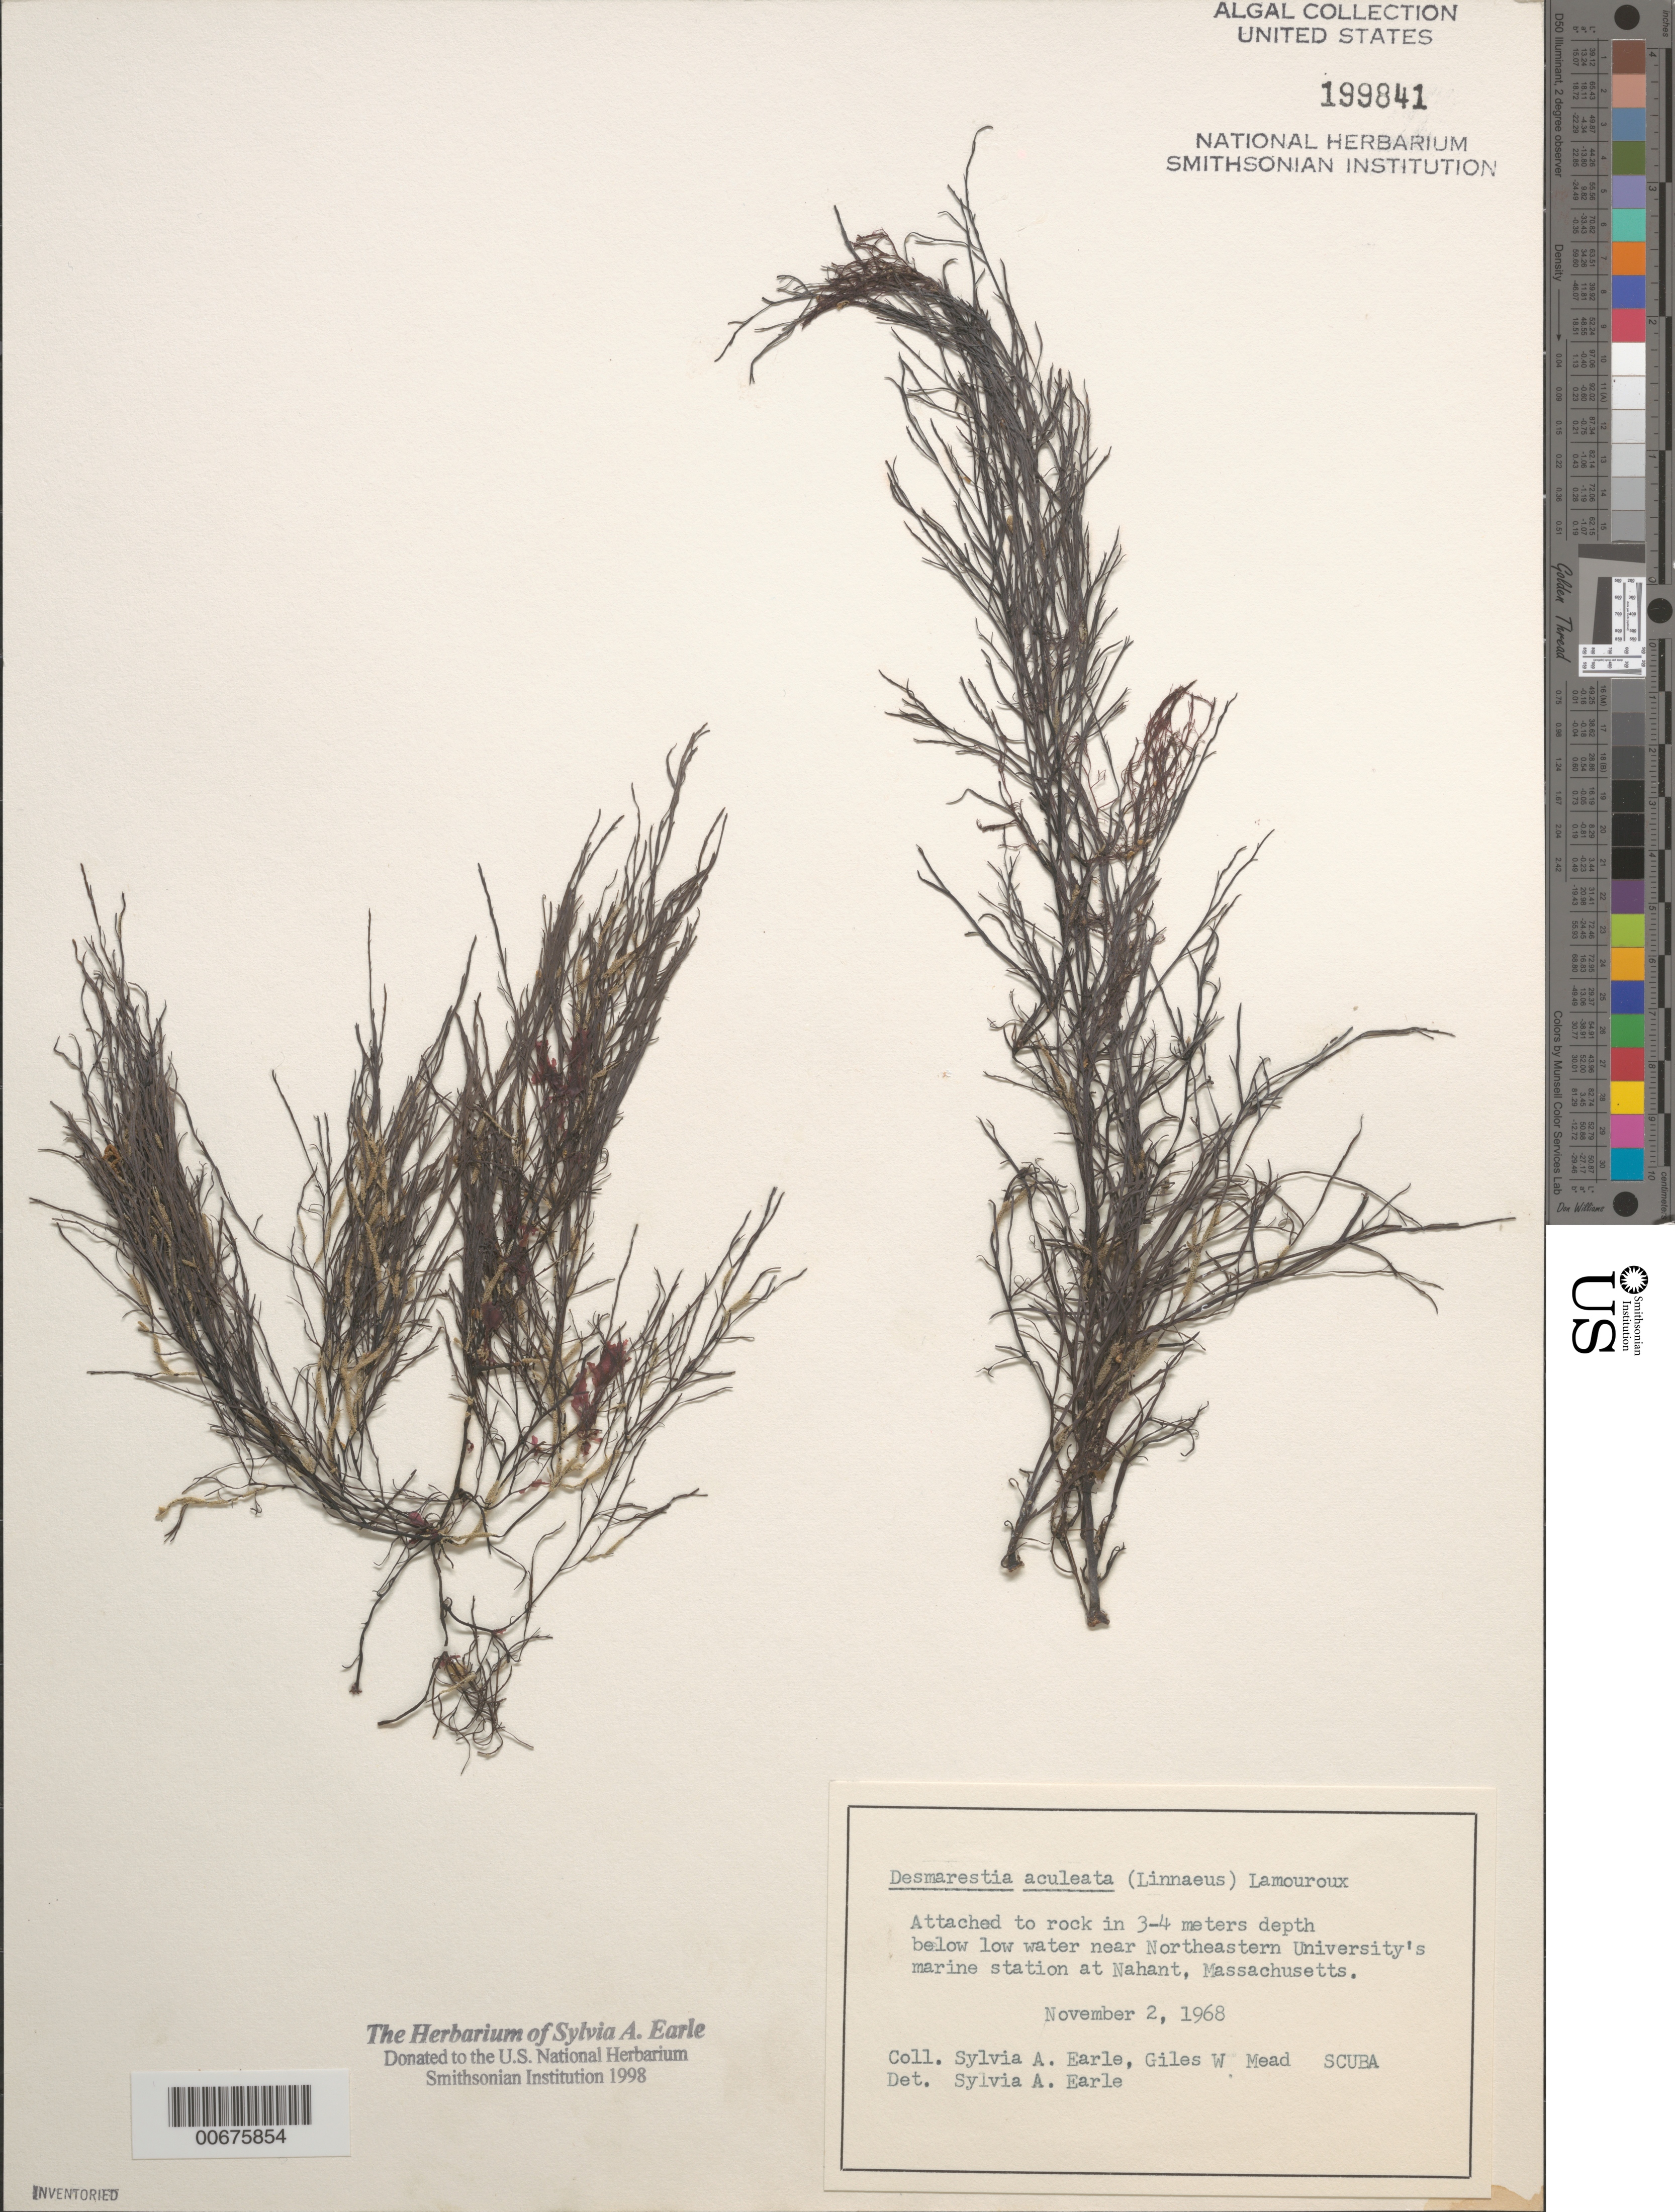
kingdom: Chromista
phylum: Ochrophyta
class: Phaeophyceae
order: Desmarestiales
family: Desmarestiaceae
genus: Desmarestia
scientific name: Desmarestia aculeata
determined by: Earle, S. A.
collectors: S. A. Earle & G. W. Mead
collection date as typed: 02 Nov 1968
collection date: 1968-11-02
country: United States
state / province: Massachusetts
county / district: Essex County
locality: Nahant, near Northeastern University's marine station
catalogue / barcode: US 199841